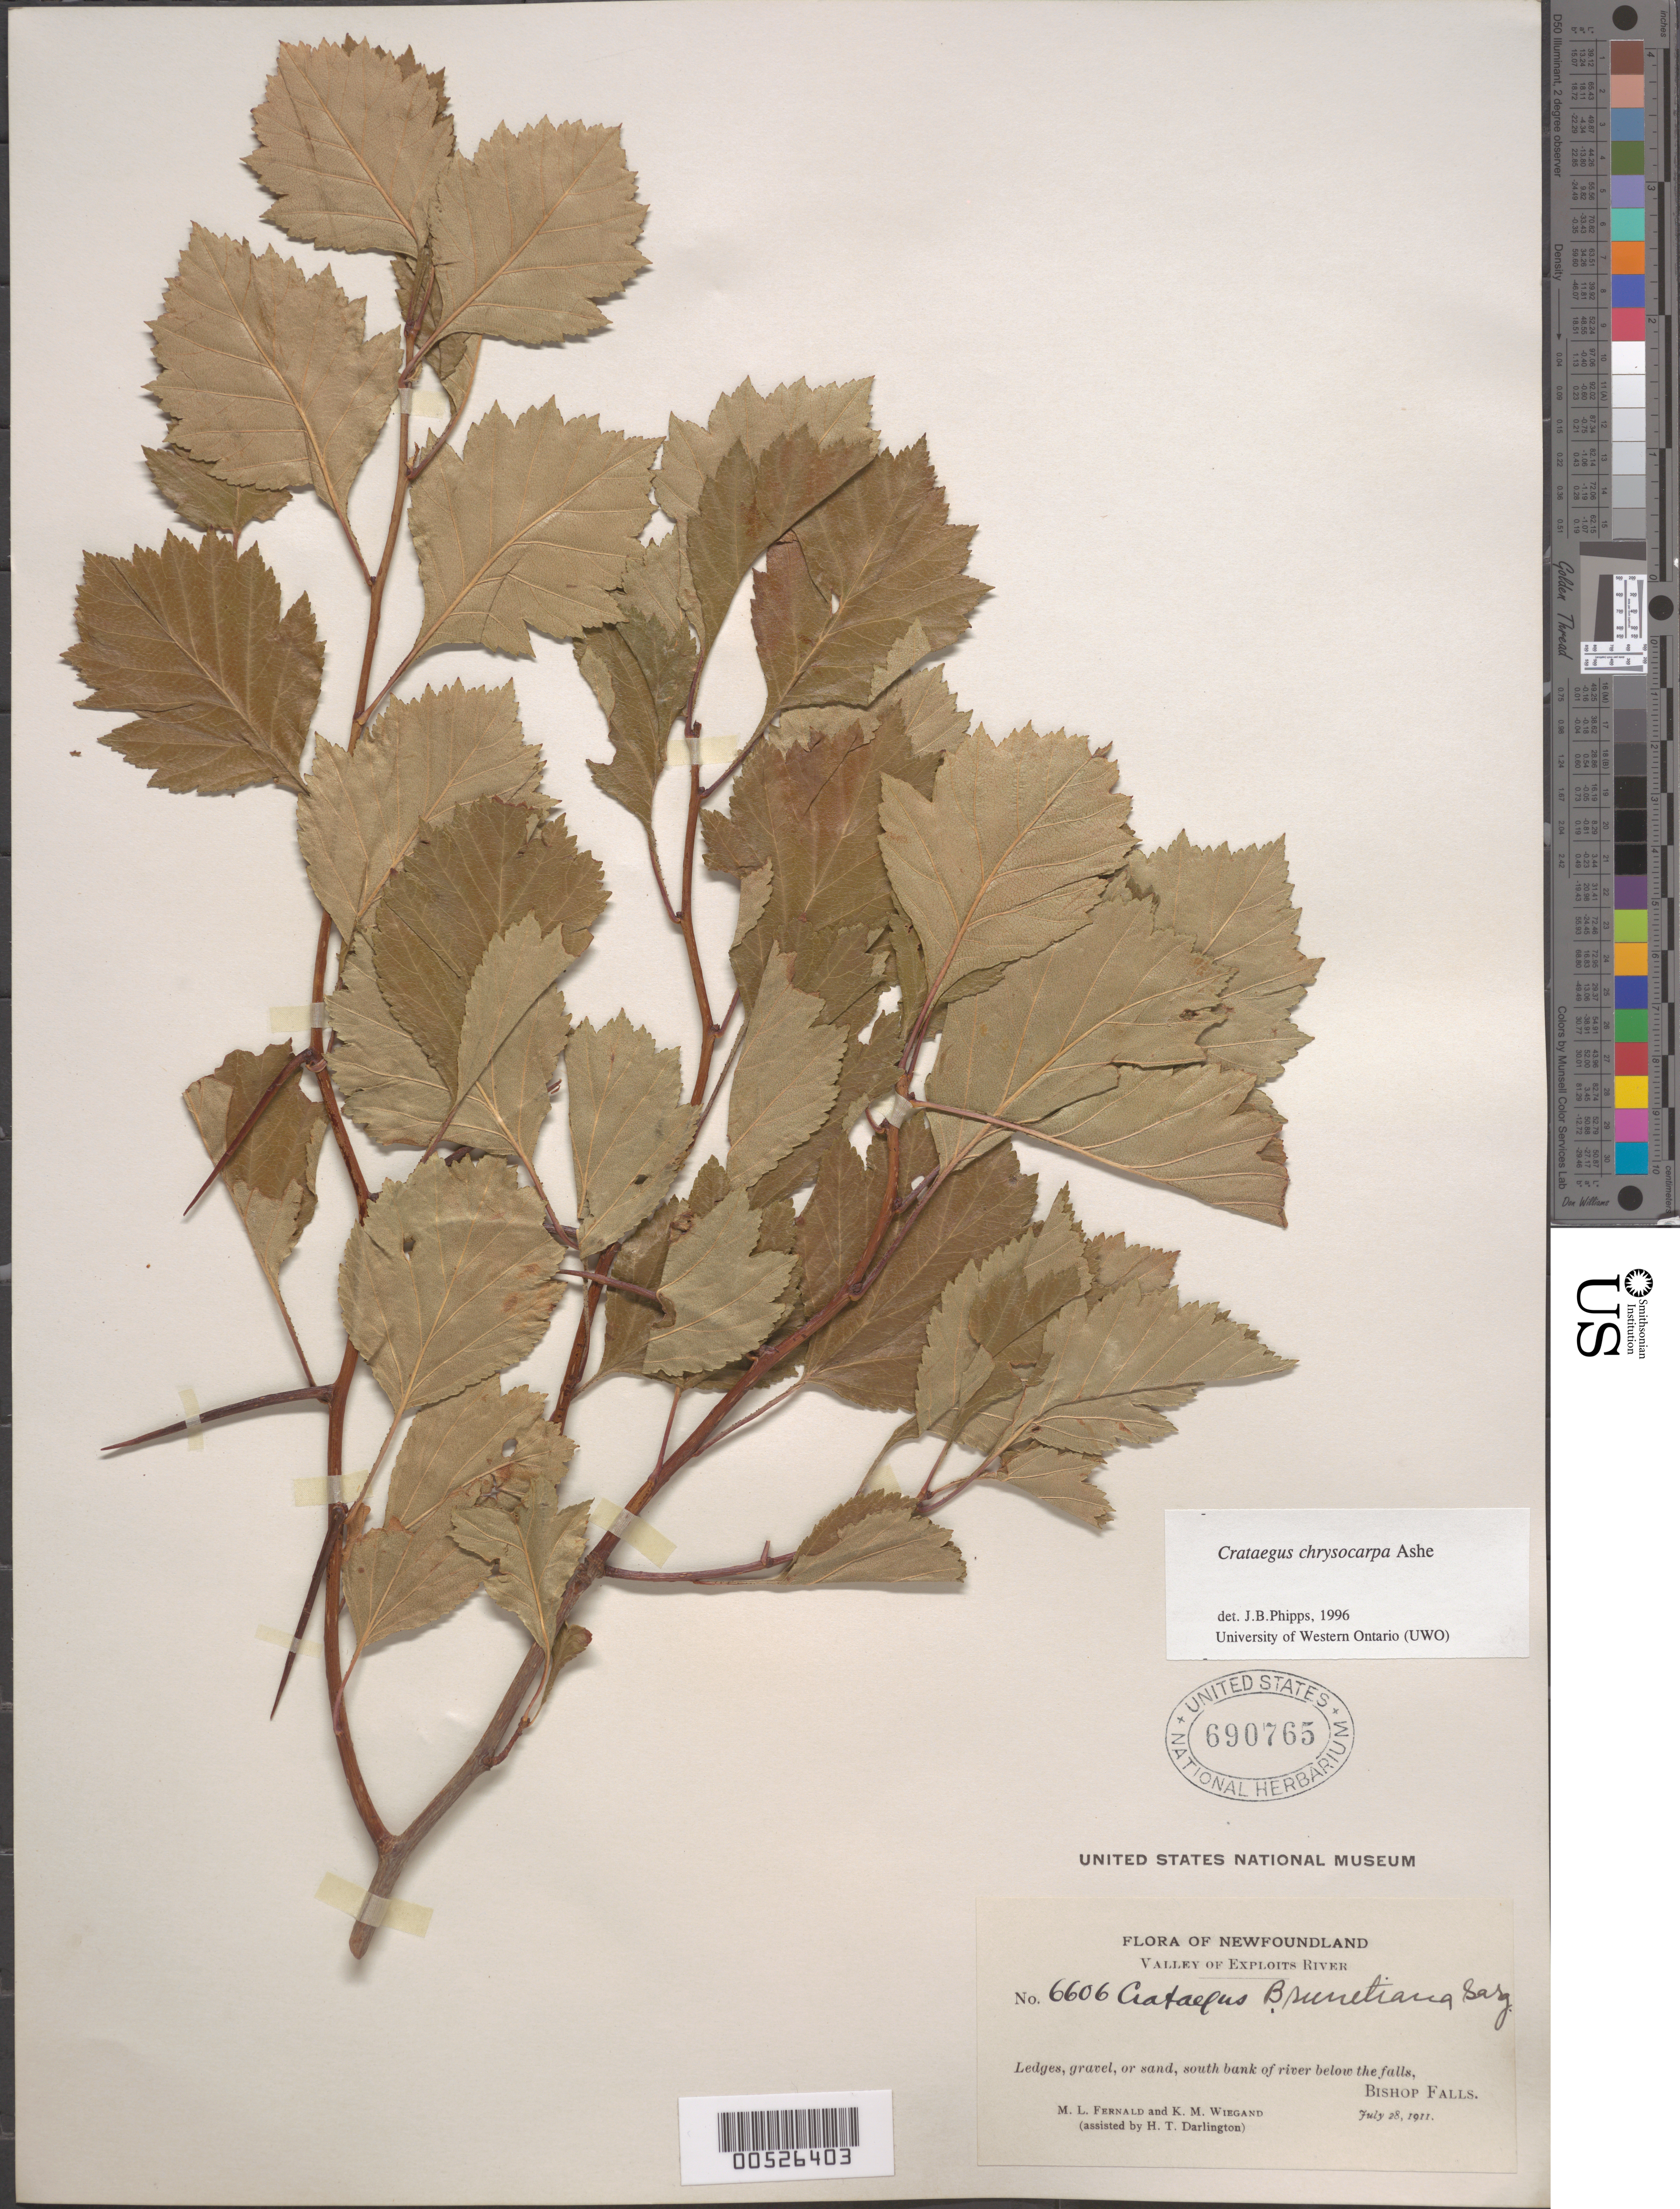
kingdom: Plantae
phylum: Tracheophyta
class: Magnoliopsida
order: Rosales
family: Rosaceae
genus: Crataegus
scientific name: Crataegus chrysocarpa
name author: Ashe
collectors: M. L. Fernald, K. M. Wiegand & H. Darlington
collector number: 6606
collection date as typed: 28 Jul 1911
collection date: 1911-07-28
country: Canada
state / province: Newfoundland and Labrador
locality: Valley of the Exploits River. Bishop Falls, S bank of river below the falls.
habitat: Ledges, gravel, or sand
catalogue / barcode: US 690765